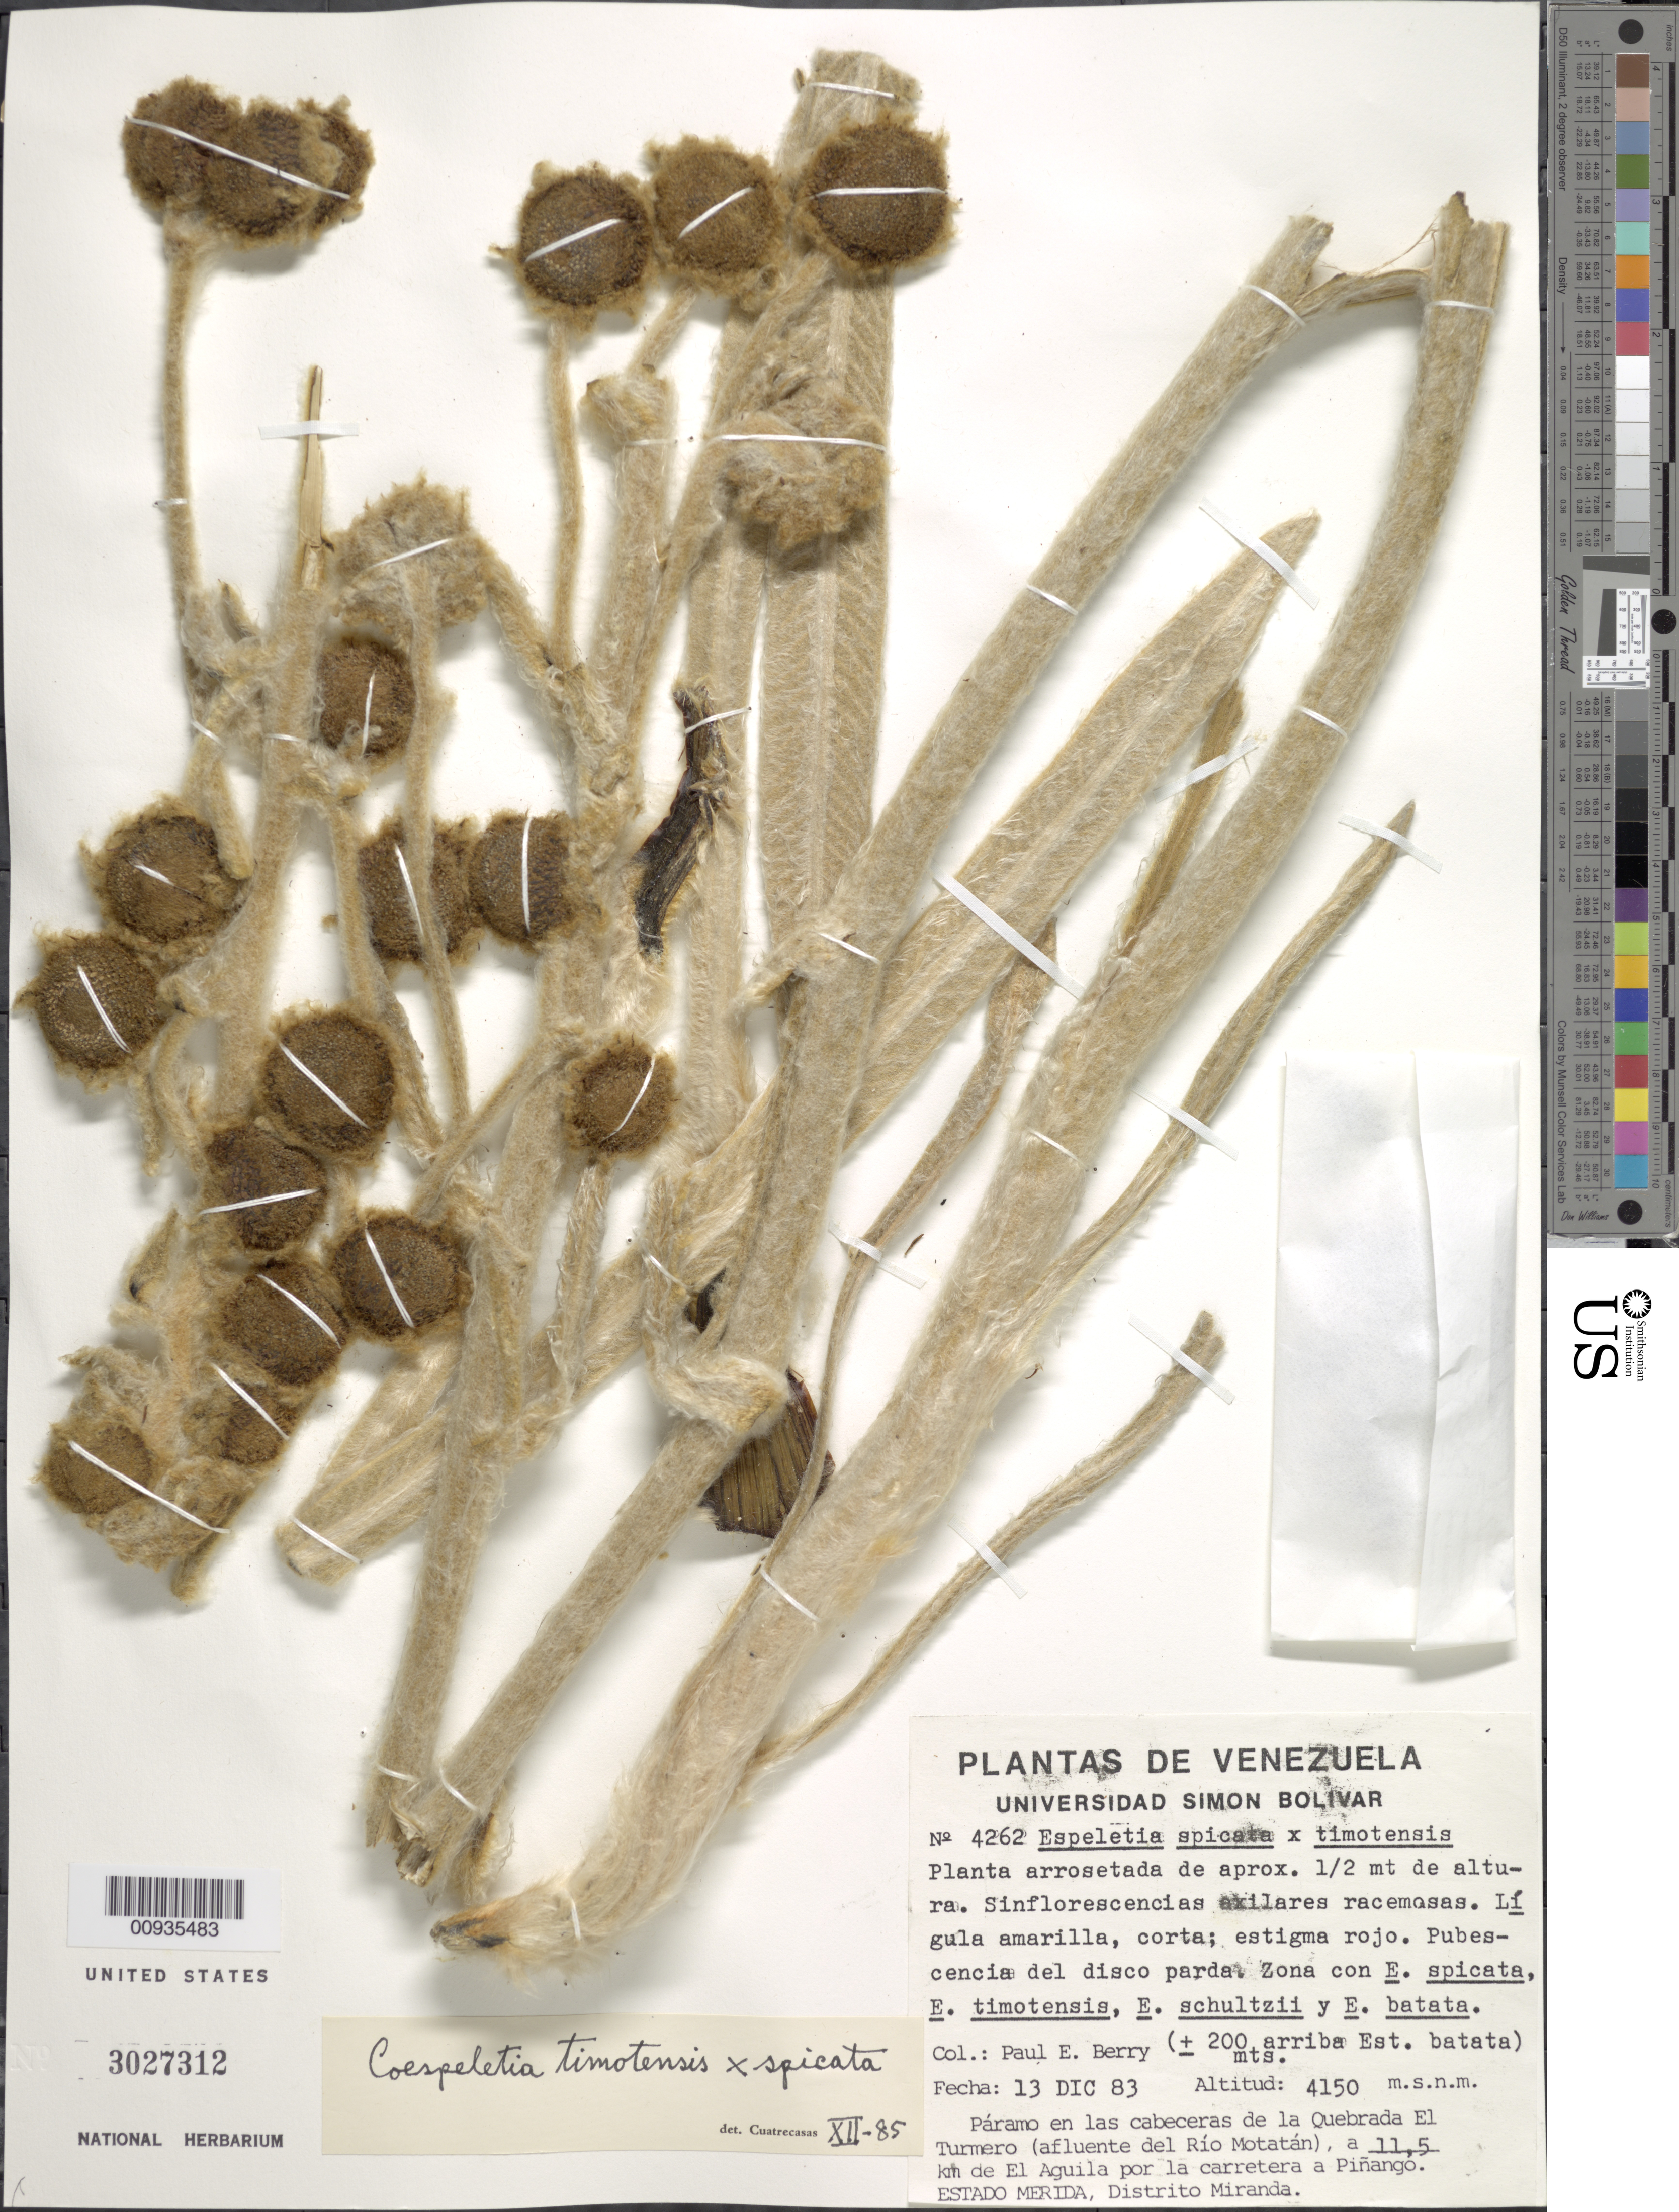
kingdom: Plantae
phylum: Tracheophyta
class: Magnoliopsida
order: Asterales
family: Asteraceae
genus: Coespeletia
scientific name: Coespeletia spicata x C. timotensis (Cuatrec.) Cuatrec.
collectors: P. E. Berry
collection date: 1983-12-13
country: Venezuela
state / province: Mérida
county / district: Miranda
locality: Páramo en las cabeceras de la Quebrada El Turmero (afluente del Río Motatán), a 11,5 km de El Águila por la carretera a Piñango.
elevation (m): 4150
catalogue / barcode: US 3027312